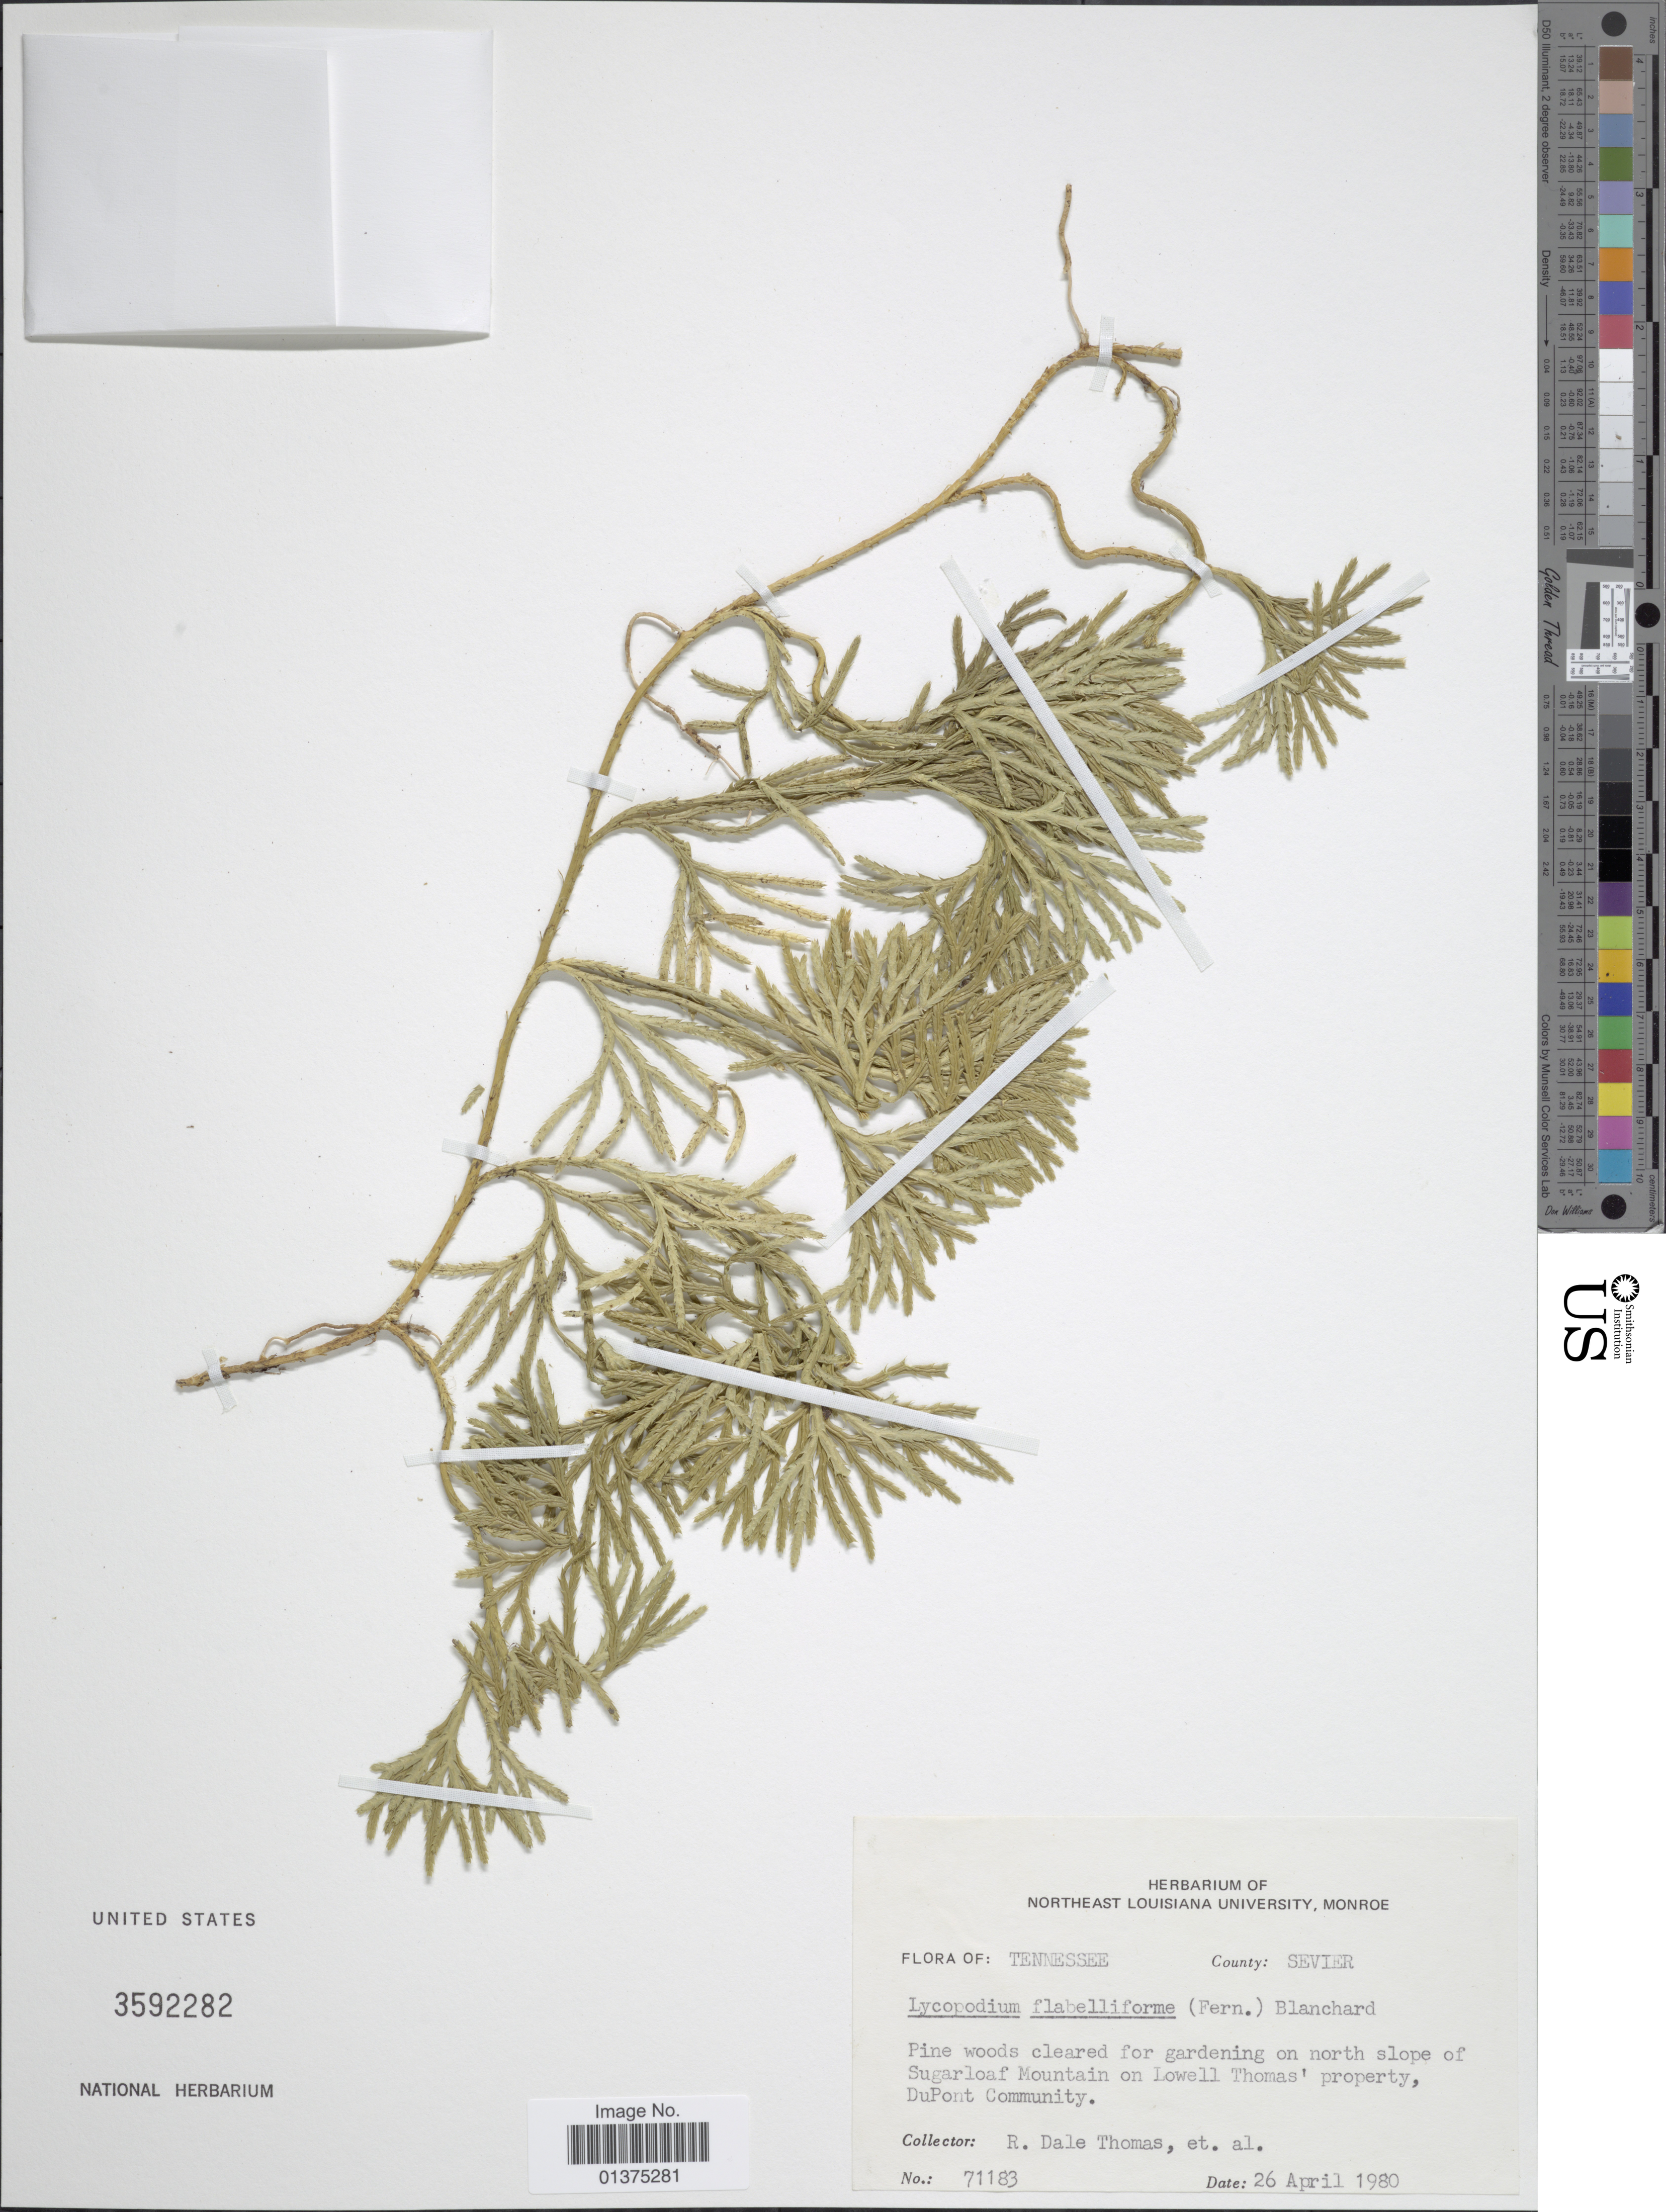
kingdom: Plantae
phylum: Tracheophyta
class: Lycopodiopsida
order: Lycopodiales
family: Lycopodiaceae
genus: Diphasiastrum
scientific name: Diphasiastrum digitatum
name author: (Dill. ex A. Braun) Holub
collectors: R. Thomas & et al.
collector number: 71183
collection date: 1980-04-26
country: United States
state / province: Tennessee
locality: County Sevier, Pine woods cleared for gardening on north slope of Sugarloaf Mountain on Lowell Thomas' property, DuPont Community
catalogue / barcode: US 71183